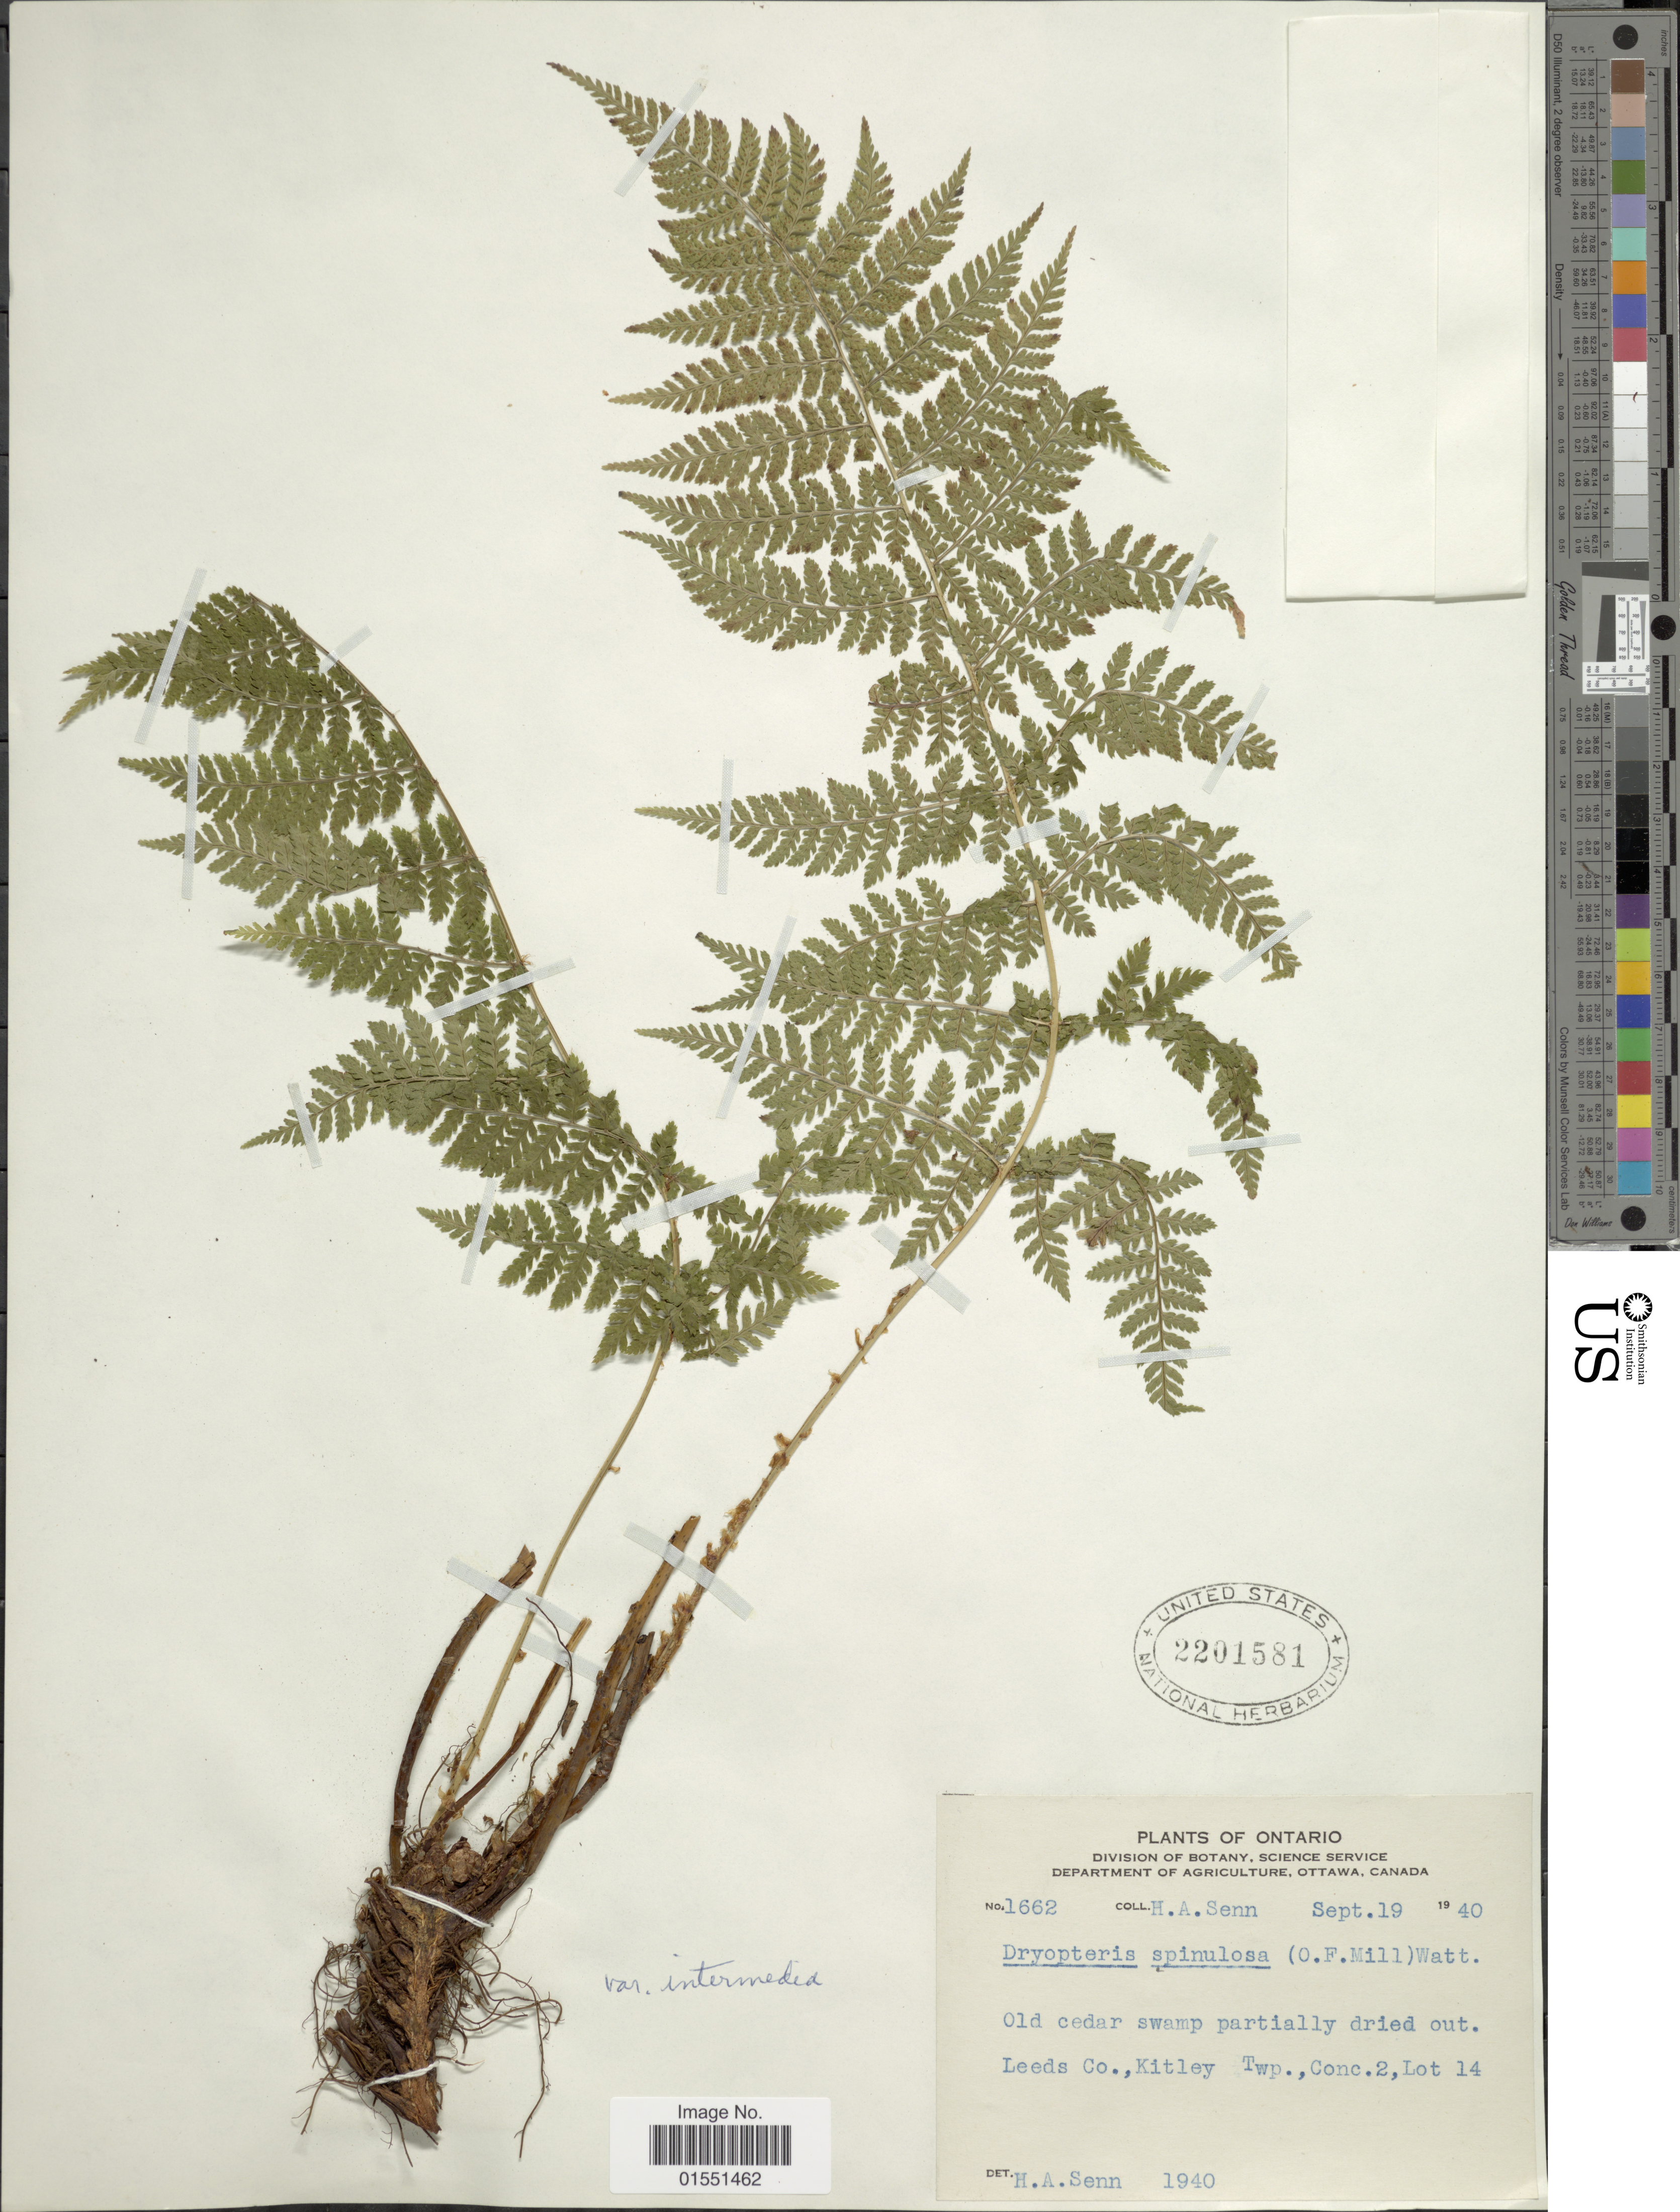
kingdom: Plantae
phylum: Tracheophyta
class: Polypodiopsida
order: Polypodiales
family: Dryopteridaceae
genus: Dryopteris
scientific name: Dryopteris intermedia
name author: (Muhl.) A. Gray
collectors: H. Senn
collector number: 1662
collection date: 1940-09-19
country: Canada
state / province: Ontario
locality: Leeds Co. Kitley Twp., Conc.2, Lot 14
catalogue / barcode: US 2201581